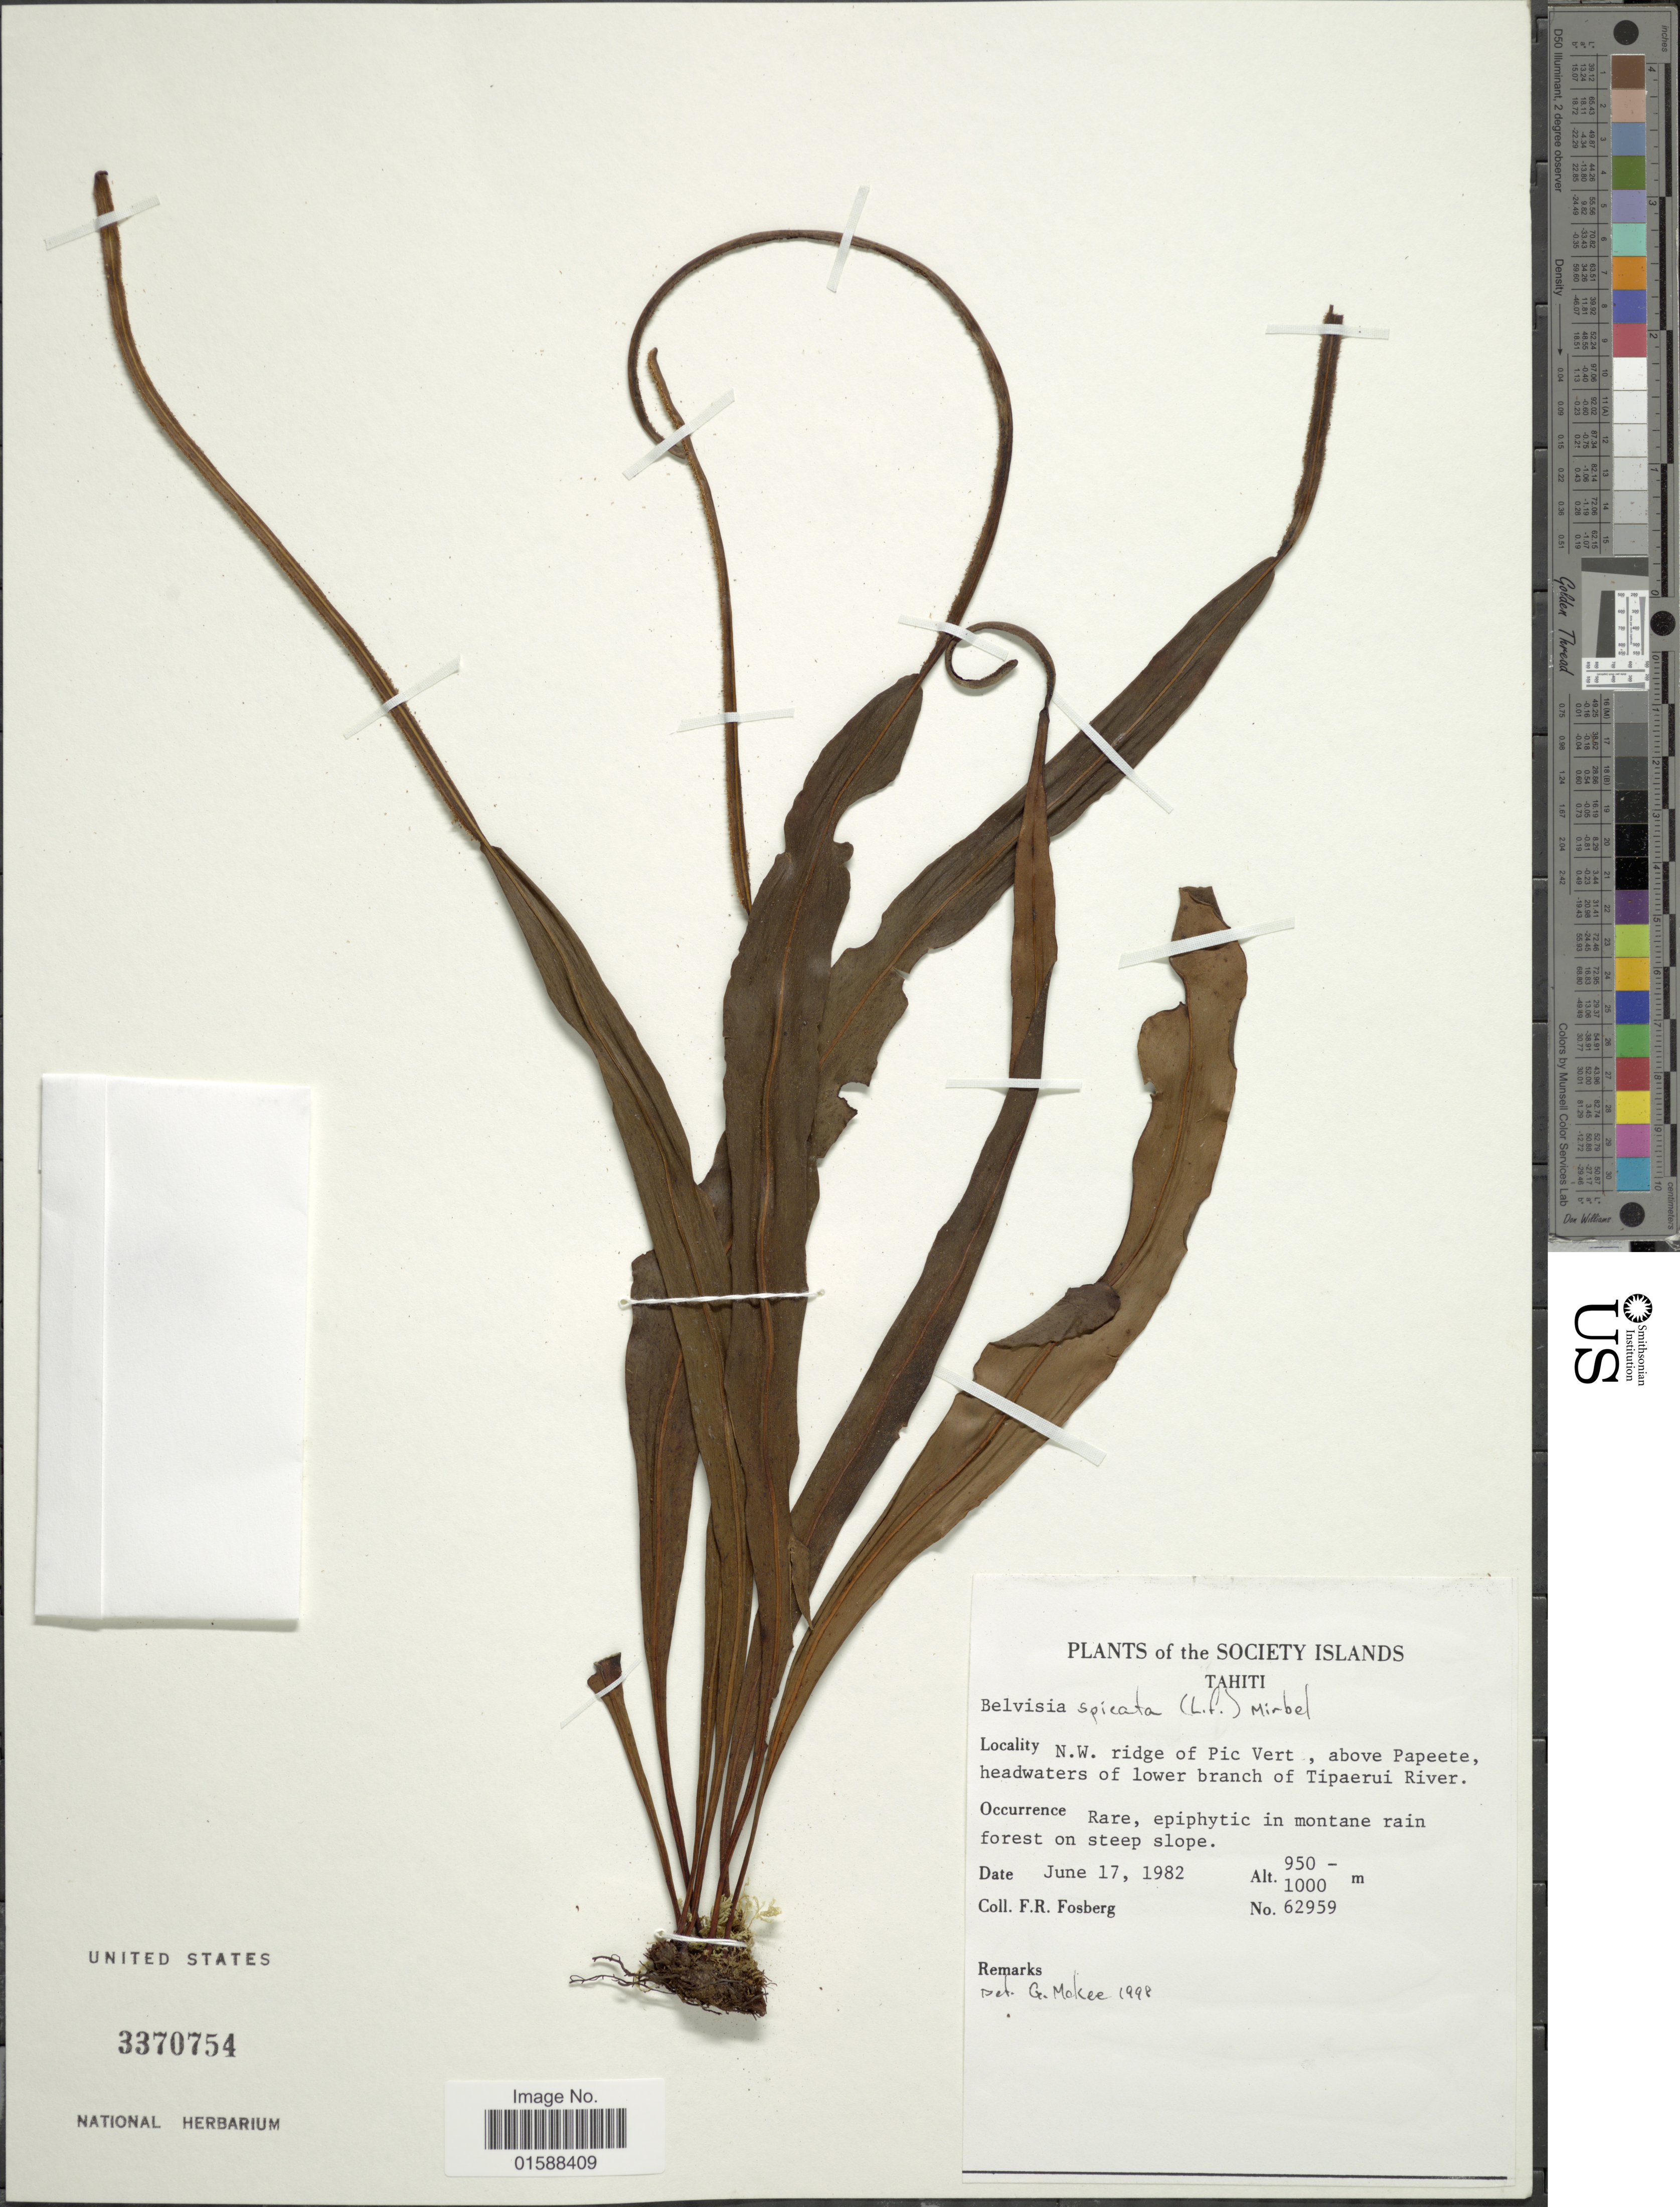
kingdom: Plantae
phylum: Tracheophyta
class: Polypodiopsida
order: Polypodiales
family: Polypodiaceae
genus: Lepisorus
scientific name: Lepisorus spicatus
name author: (L. f.) Li S. Wang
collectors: F. R. Fosberg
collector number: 62959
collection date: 1982-06-17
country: French Polynesia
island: Tahiti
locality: Society Islands. Tahiti. N.W. ridge of Pic Vert, above Papeete, headwaters of lower branch of Tipaerui River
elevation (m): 950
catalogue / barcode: US 3370754